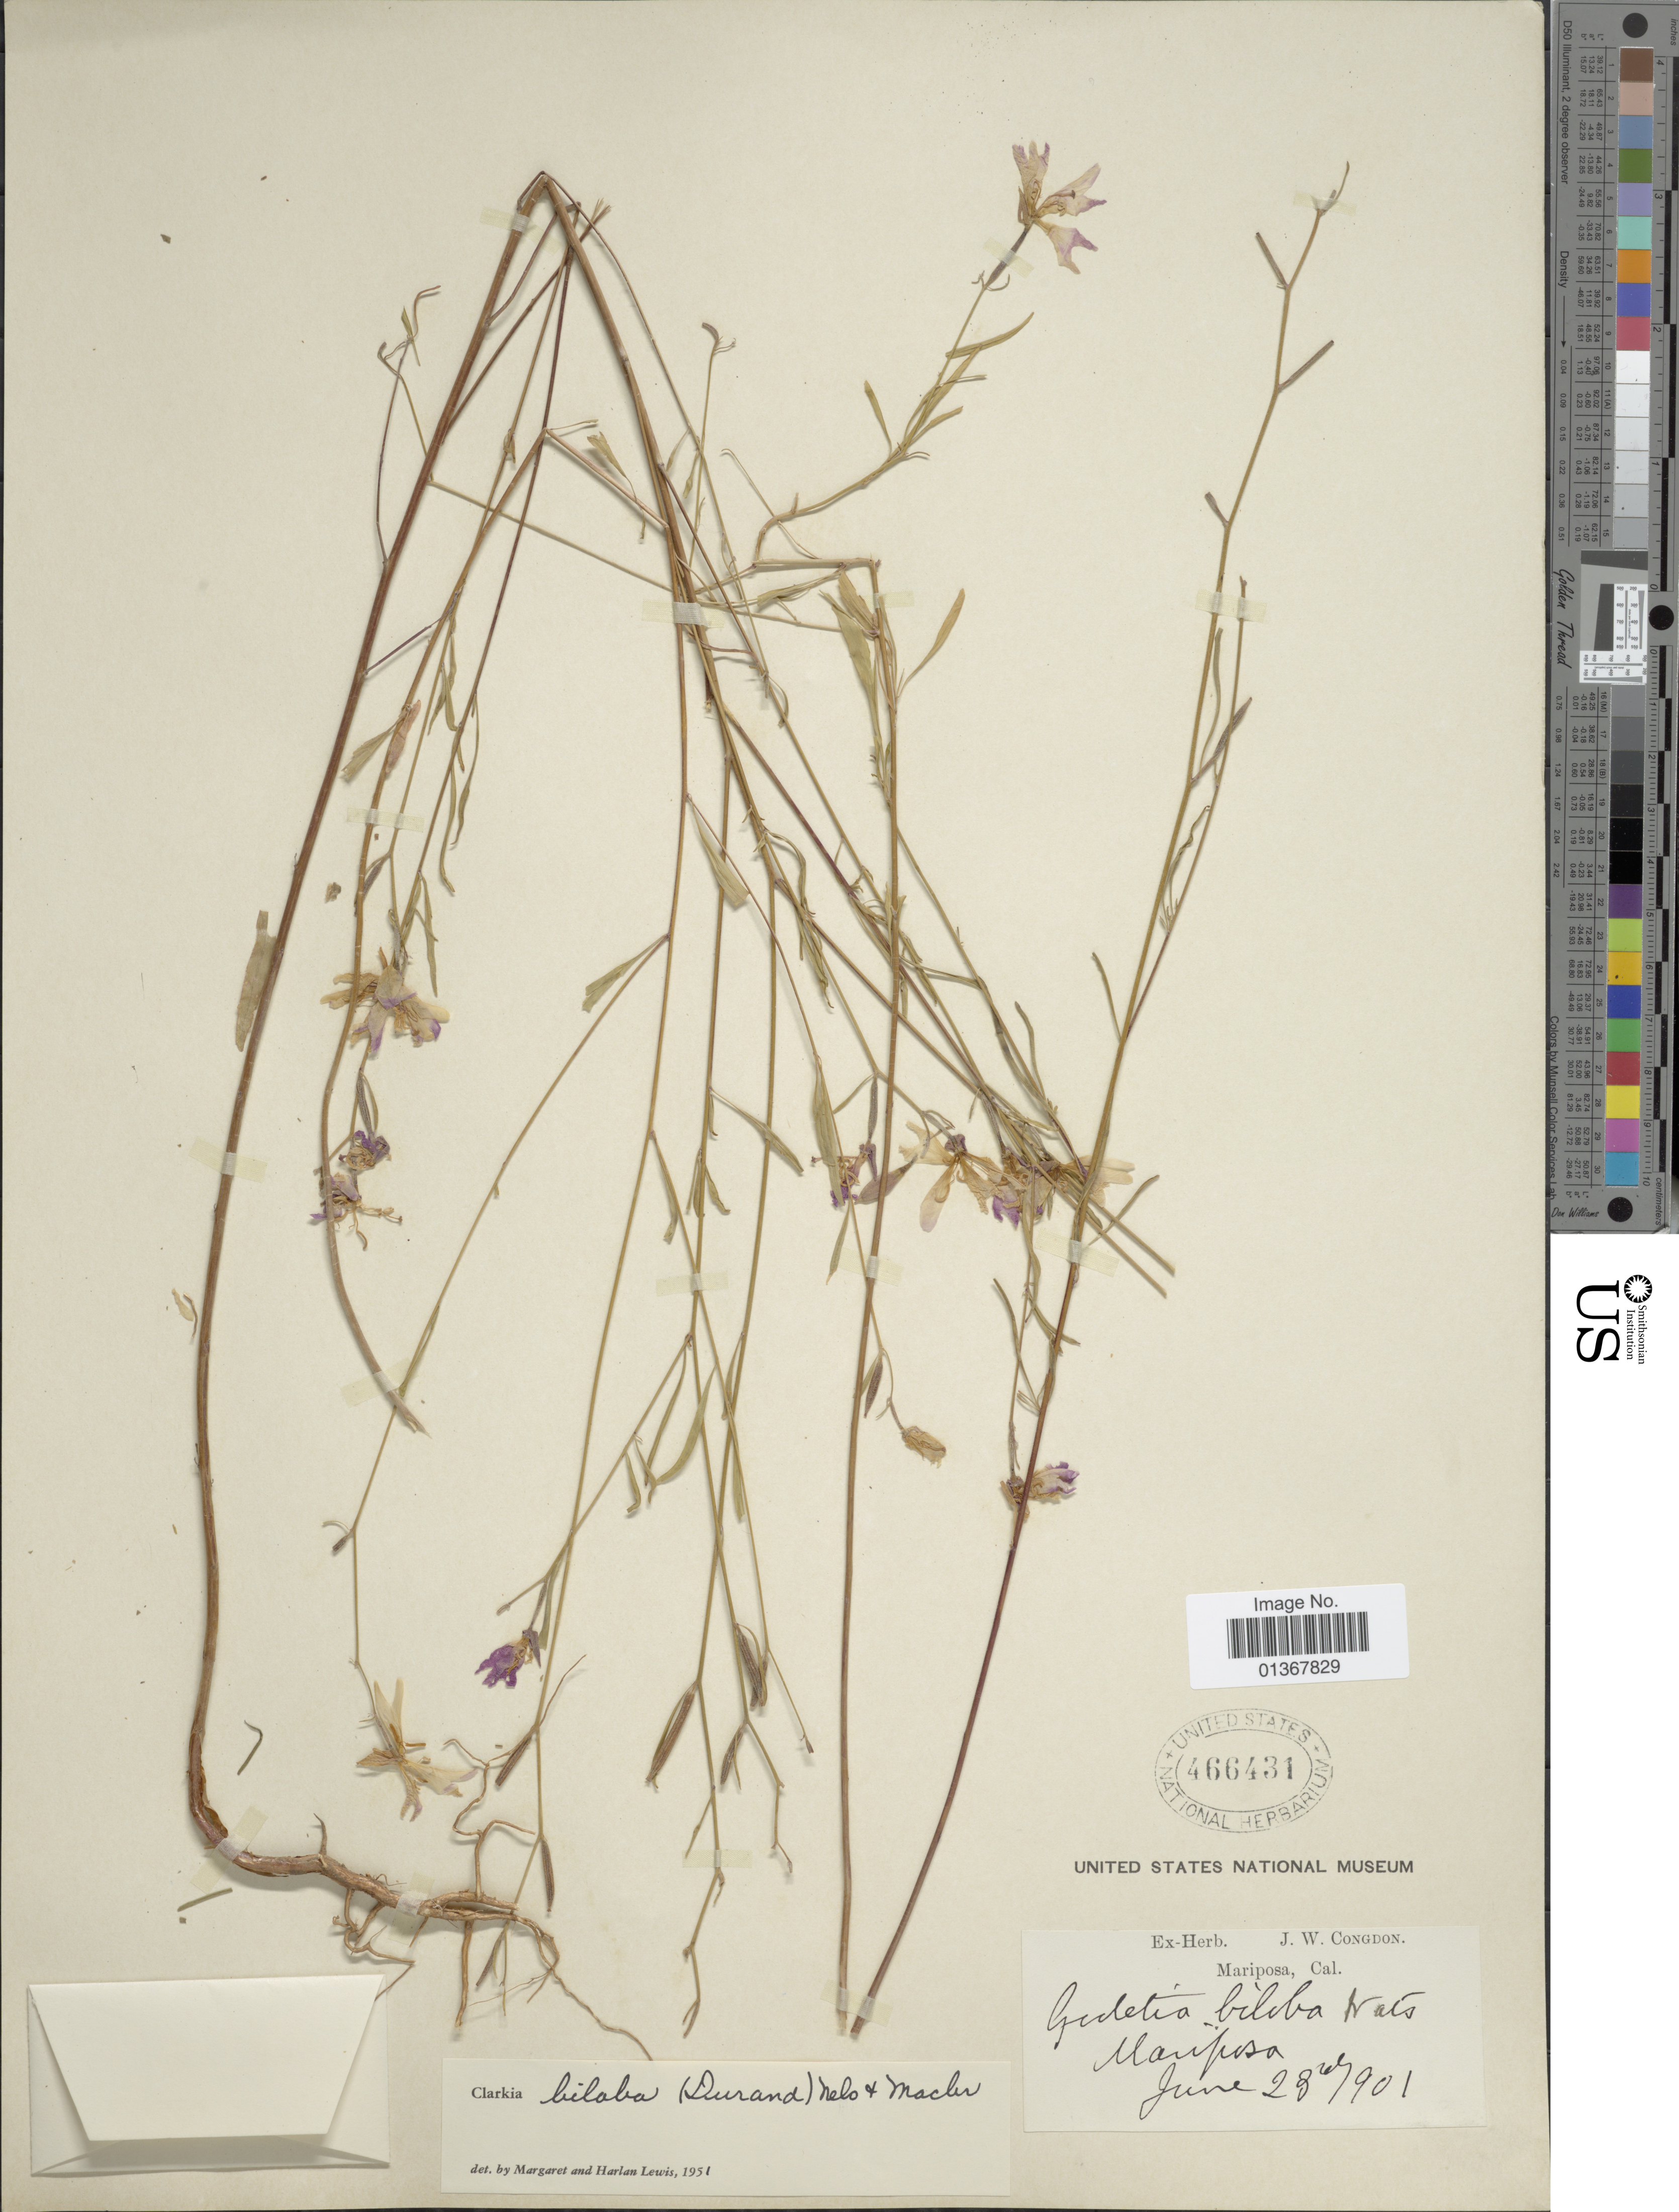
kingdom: Plantae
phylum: Tracheophyta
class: Magnoliopsida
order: Myrtales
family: Onagraceae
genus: Clarkia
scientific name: Clarkia biloba subsp. biloba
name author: (Durand) A. Nelson & J.F. Macbr.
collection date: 1901-06-23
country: United States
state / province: California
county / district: Mariposa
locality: Mariposa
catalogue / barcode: US 466431